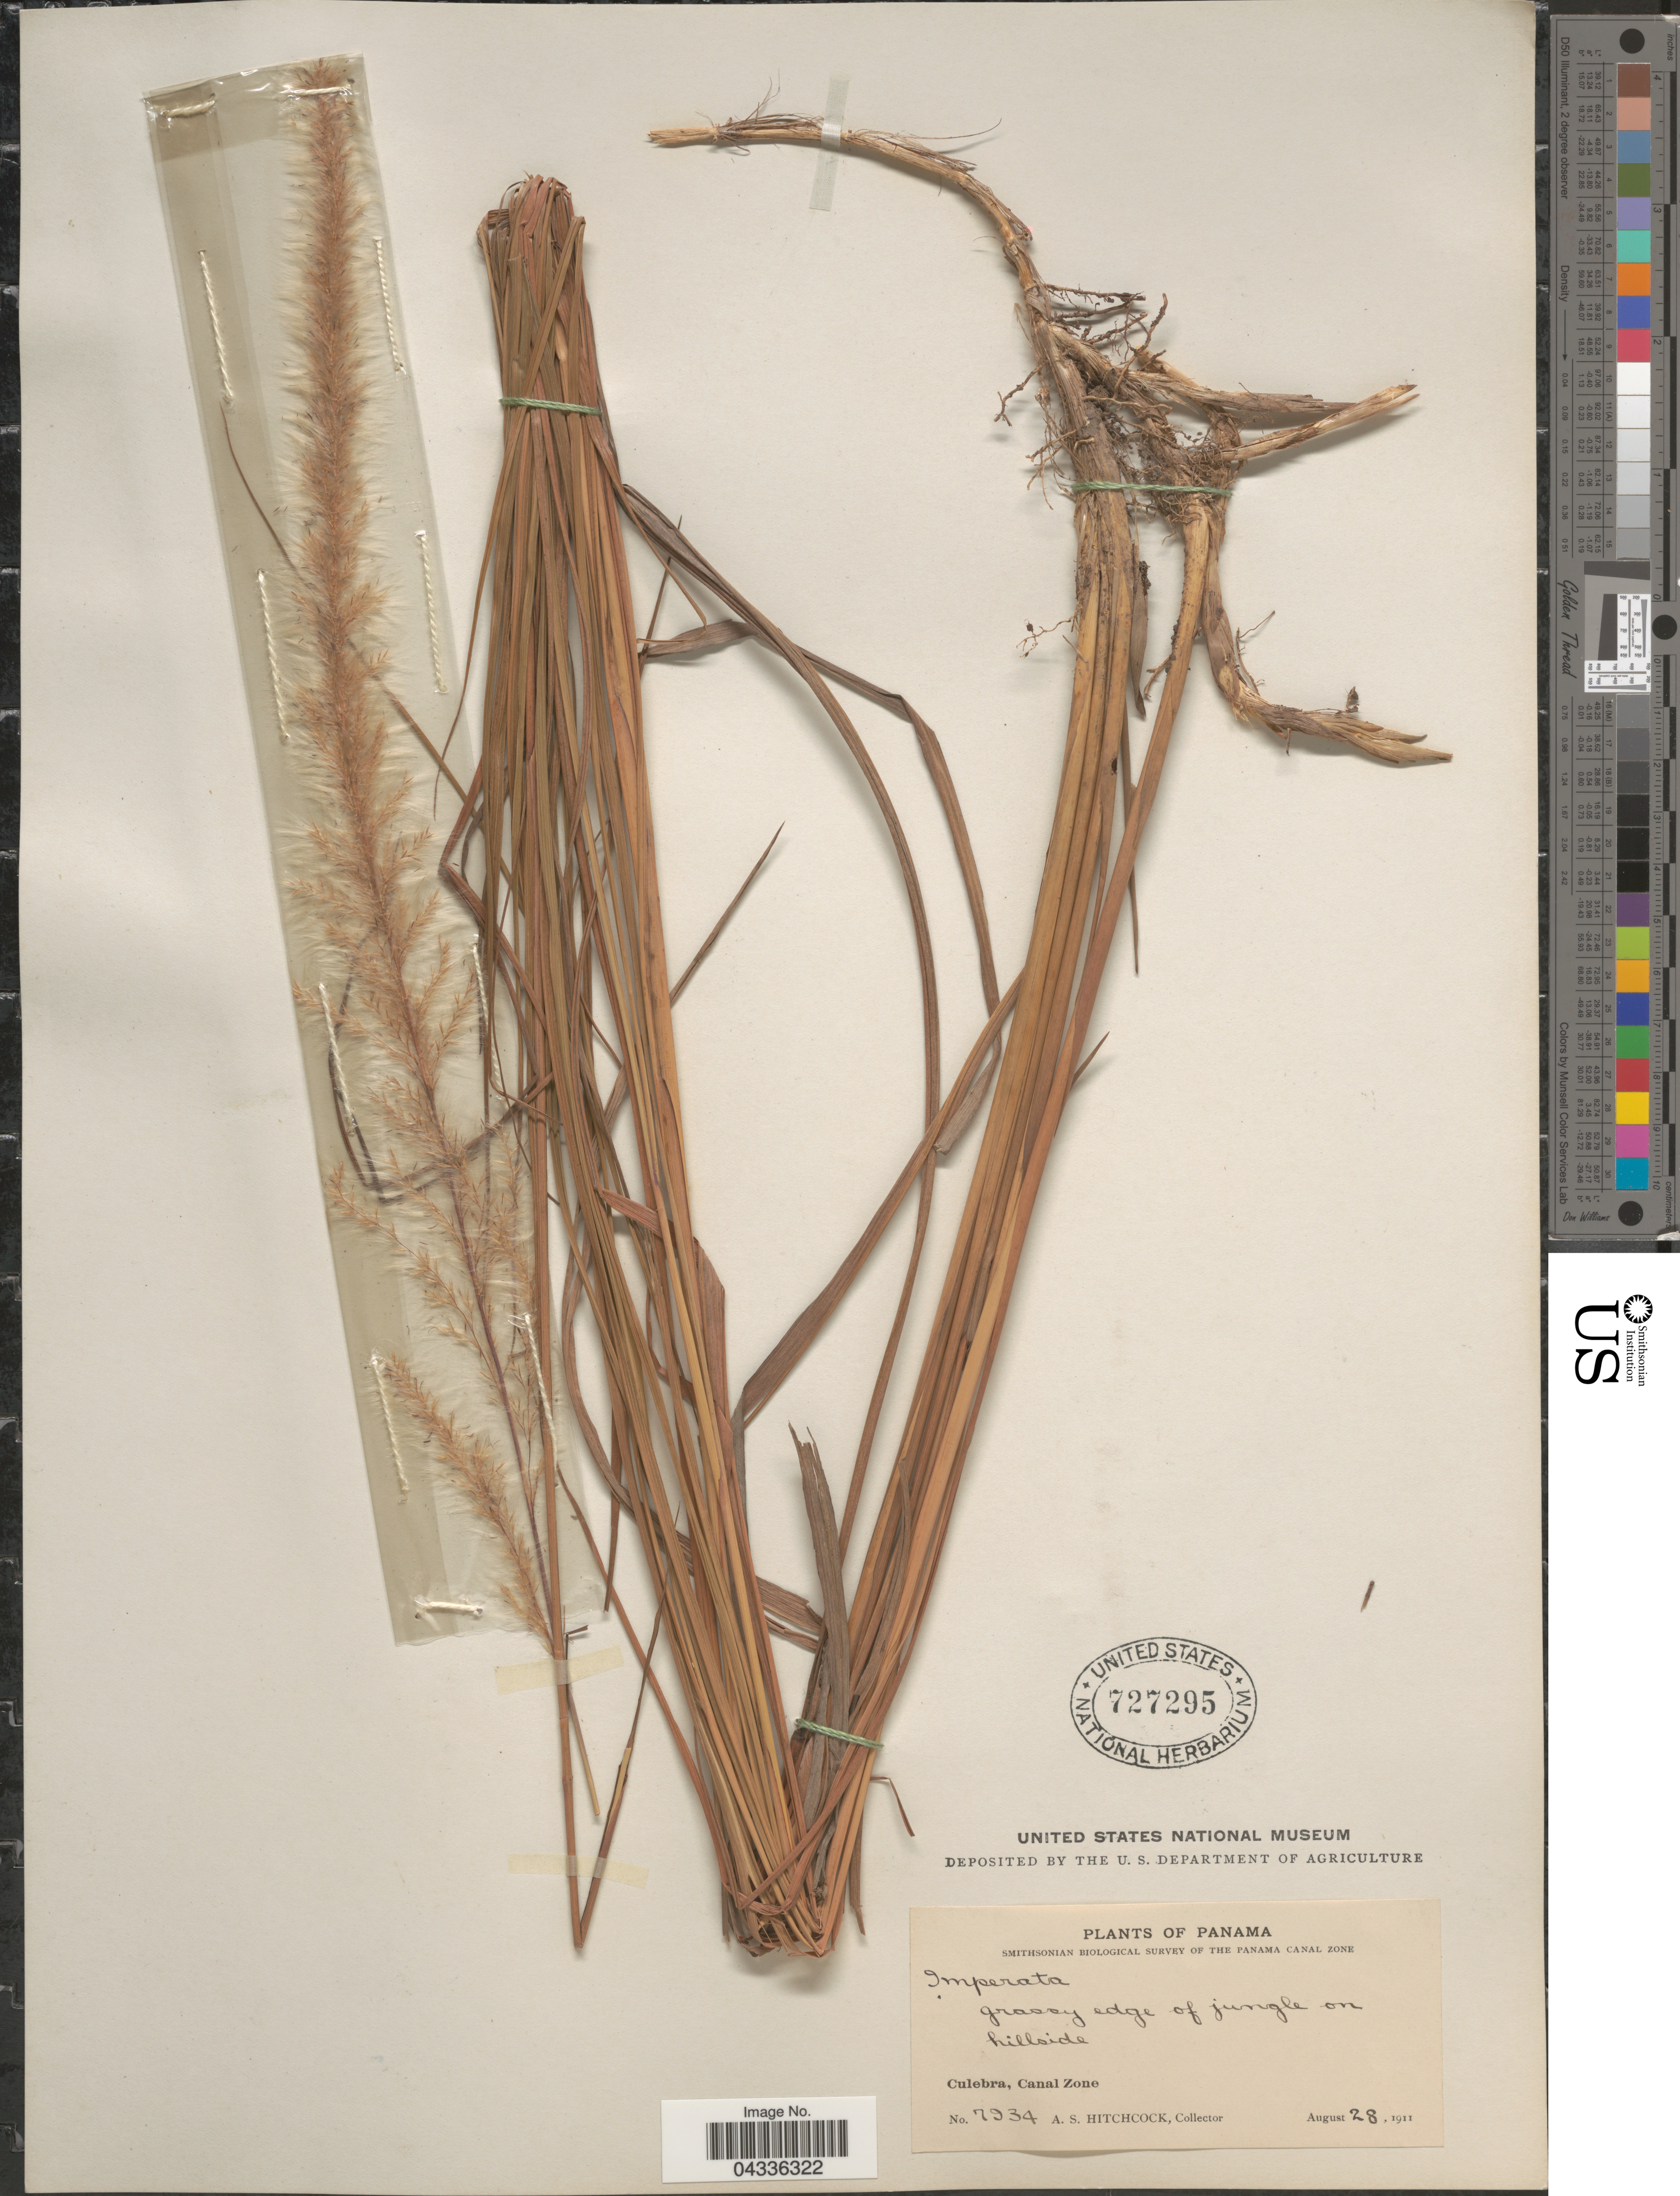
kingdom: Plantae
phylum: Tracheophyta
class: Liliopsida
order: Poales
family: Poaceae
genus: Imperata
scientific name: Imperata contracta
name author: (Kunth) Hitchc.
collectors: A. S. Hitchcock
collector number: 7934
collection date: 1911-08-28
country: Puerto Rico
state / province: Culebra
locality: Smithsonian Biological Survey of the Panama Canal Zone. Canal Zone.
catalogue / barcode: US 727295